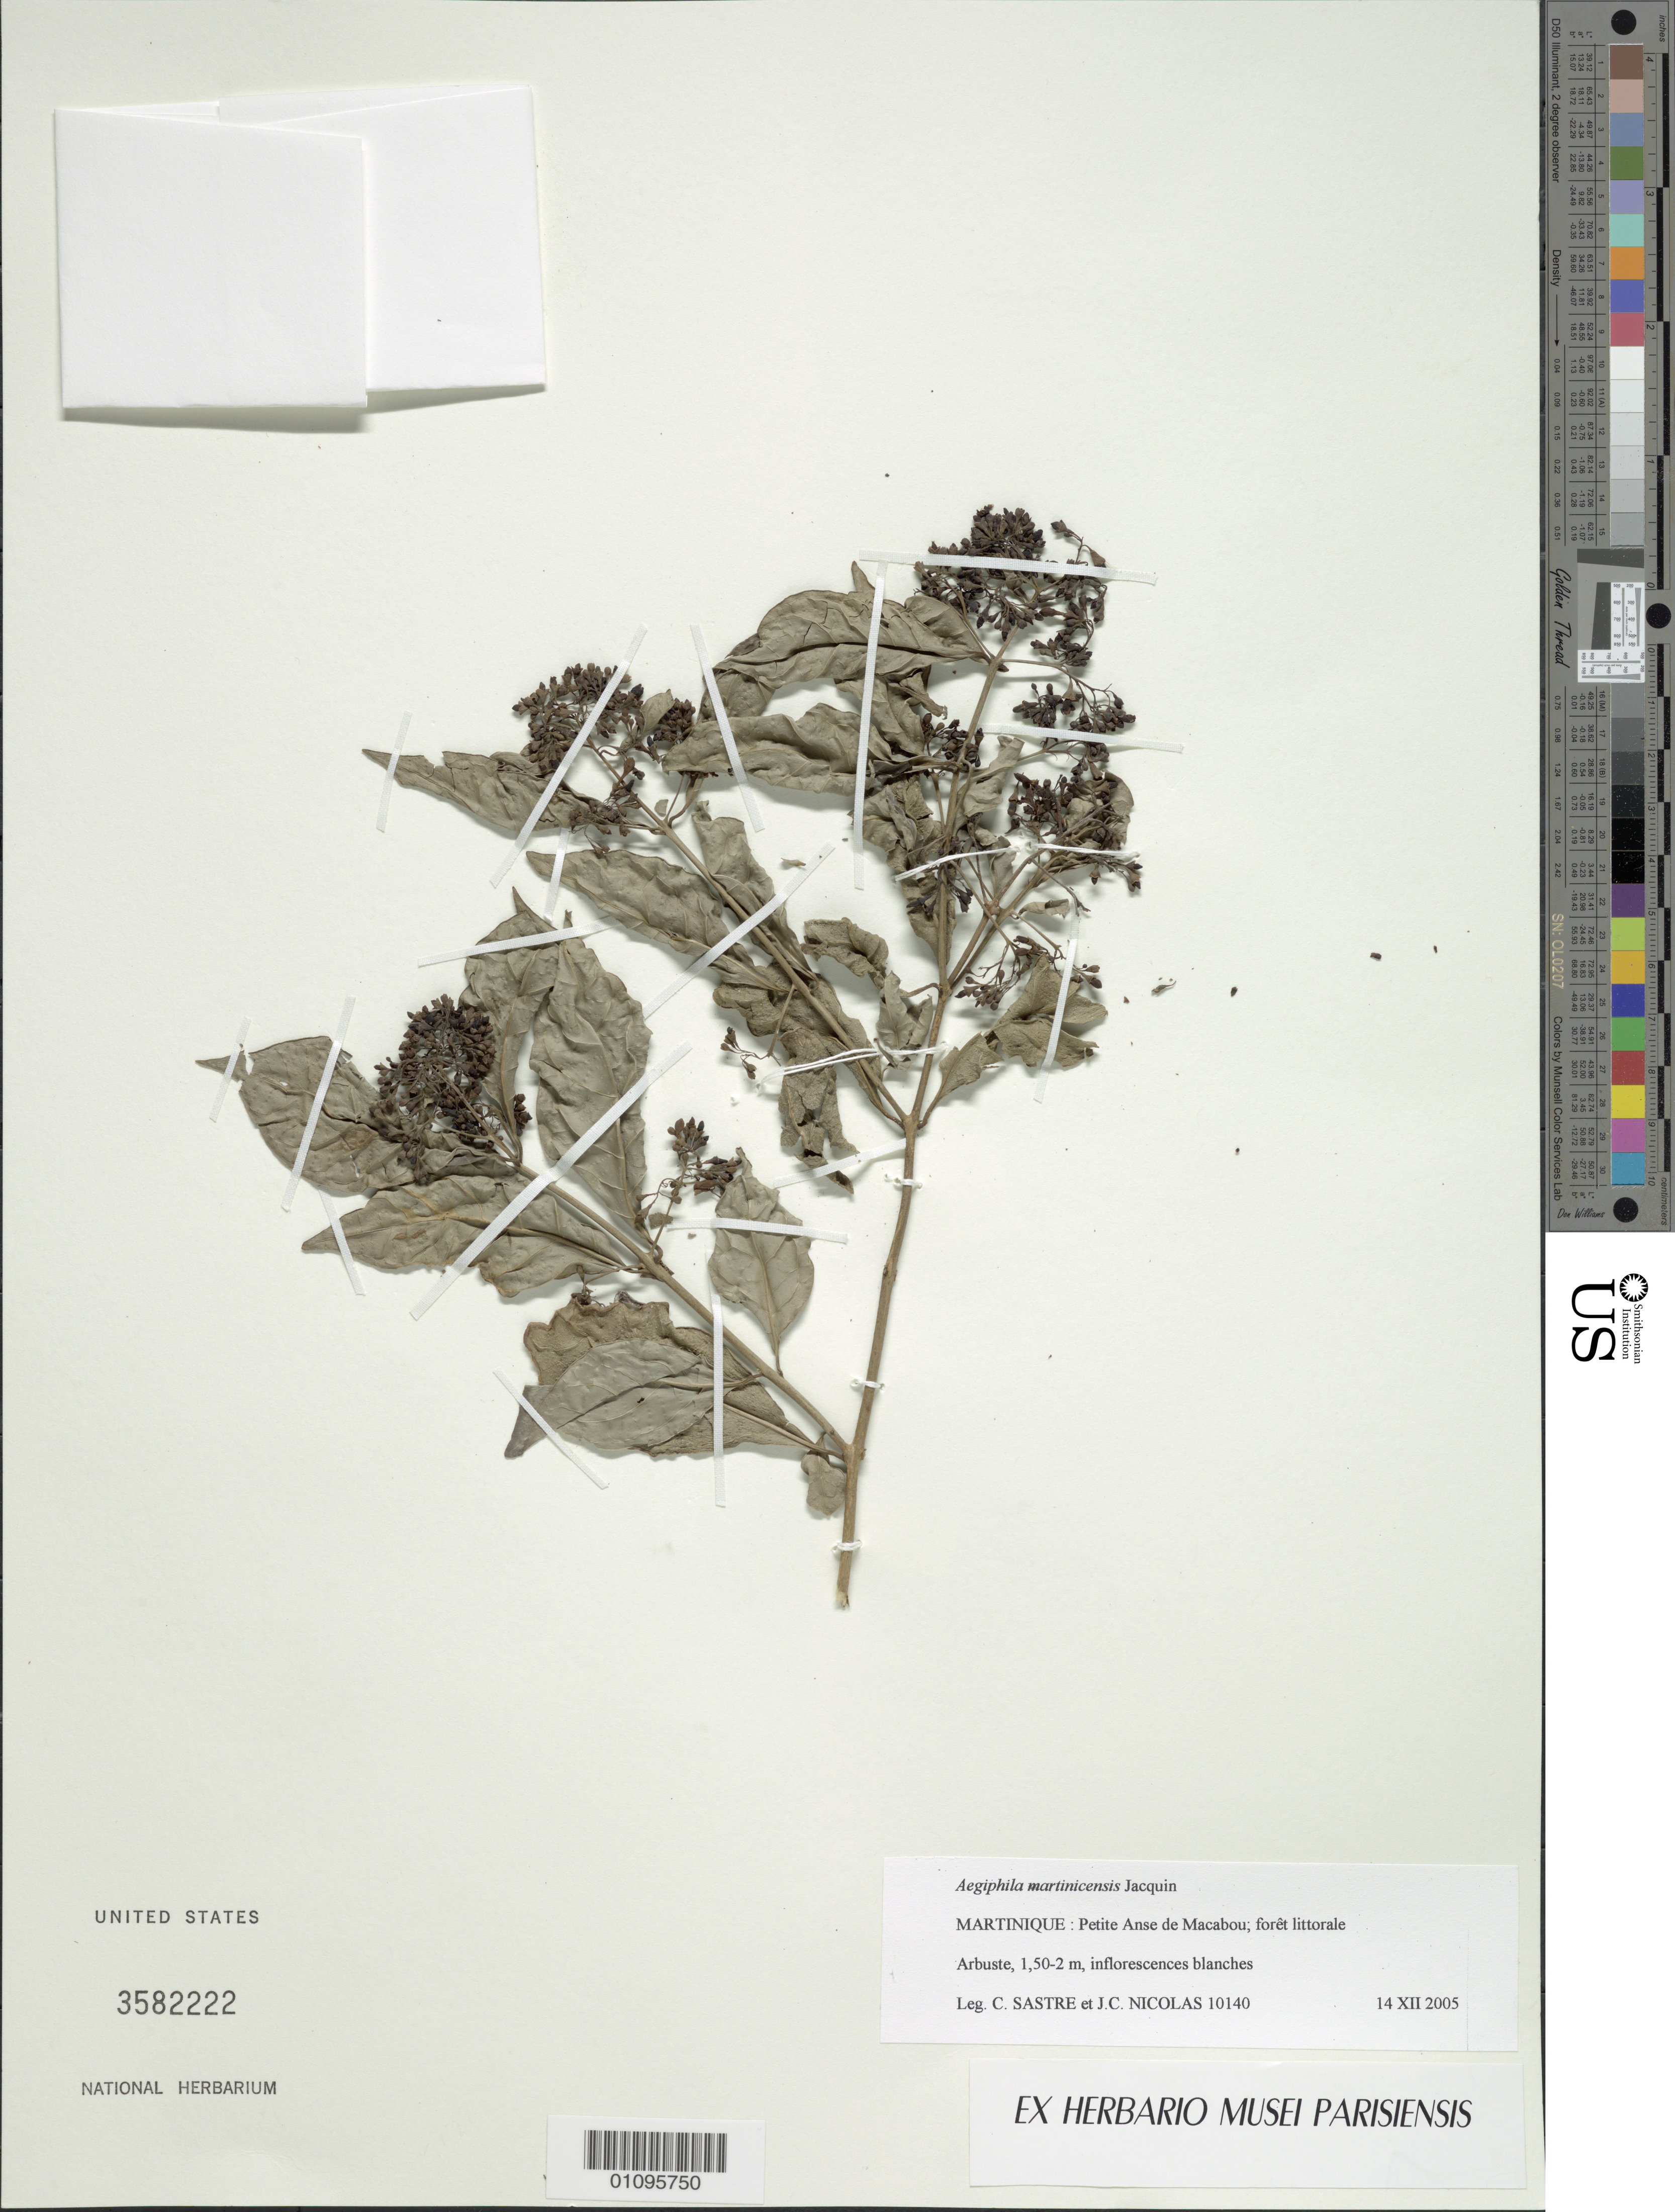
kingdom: Plantae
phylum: Tracheophyta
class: Magnoliopsida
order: Lamiales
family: Lamiaceae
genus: Aegiphila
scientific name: Aegiphila martinicensis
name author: Jacq.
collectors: C. H. L. Sastre & J. Nicolas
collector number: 10140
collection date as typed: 14 Dec 2005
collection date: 2005-12-14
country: Martinique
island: Martinique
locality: Petite Anse de Macabou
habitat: Forê littorale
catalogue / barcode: US 3582222